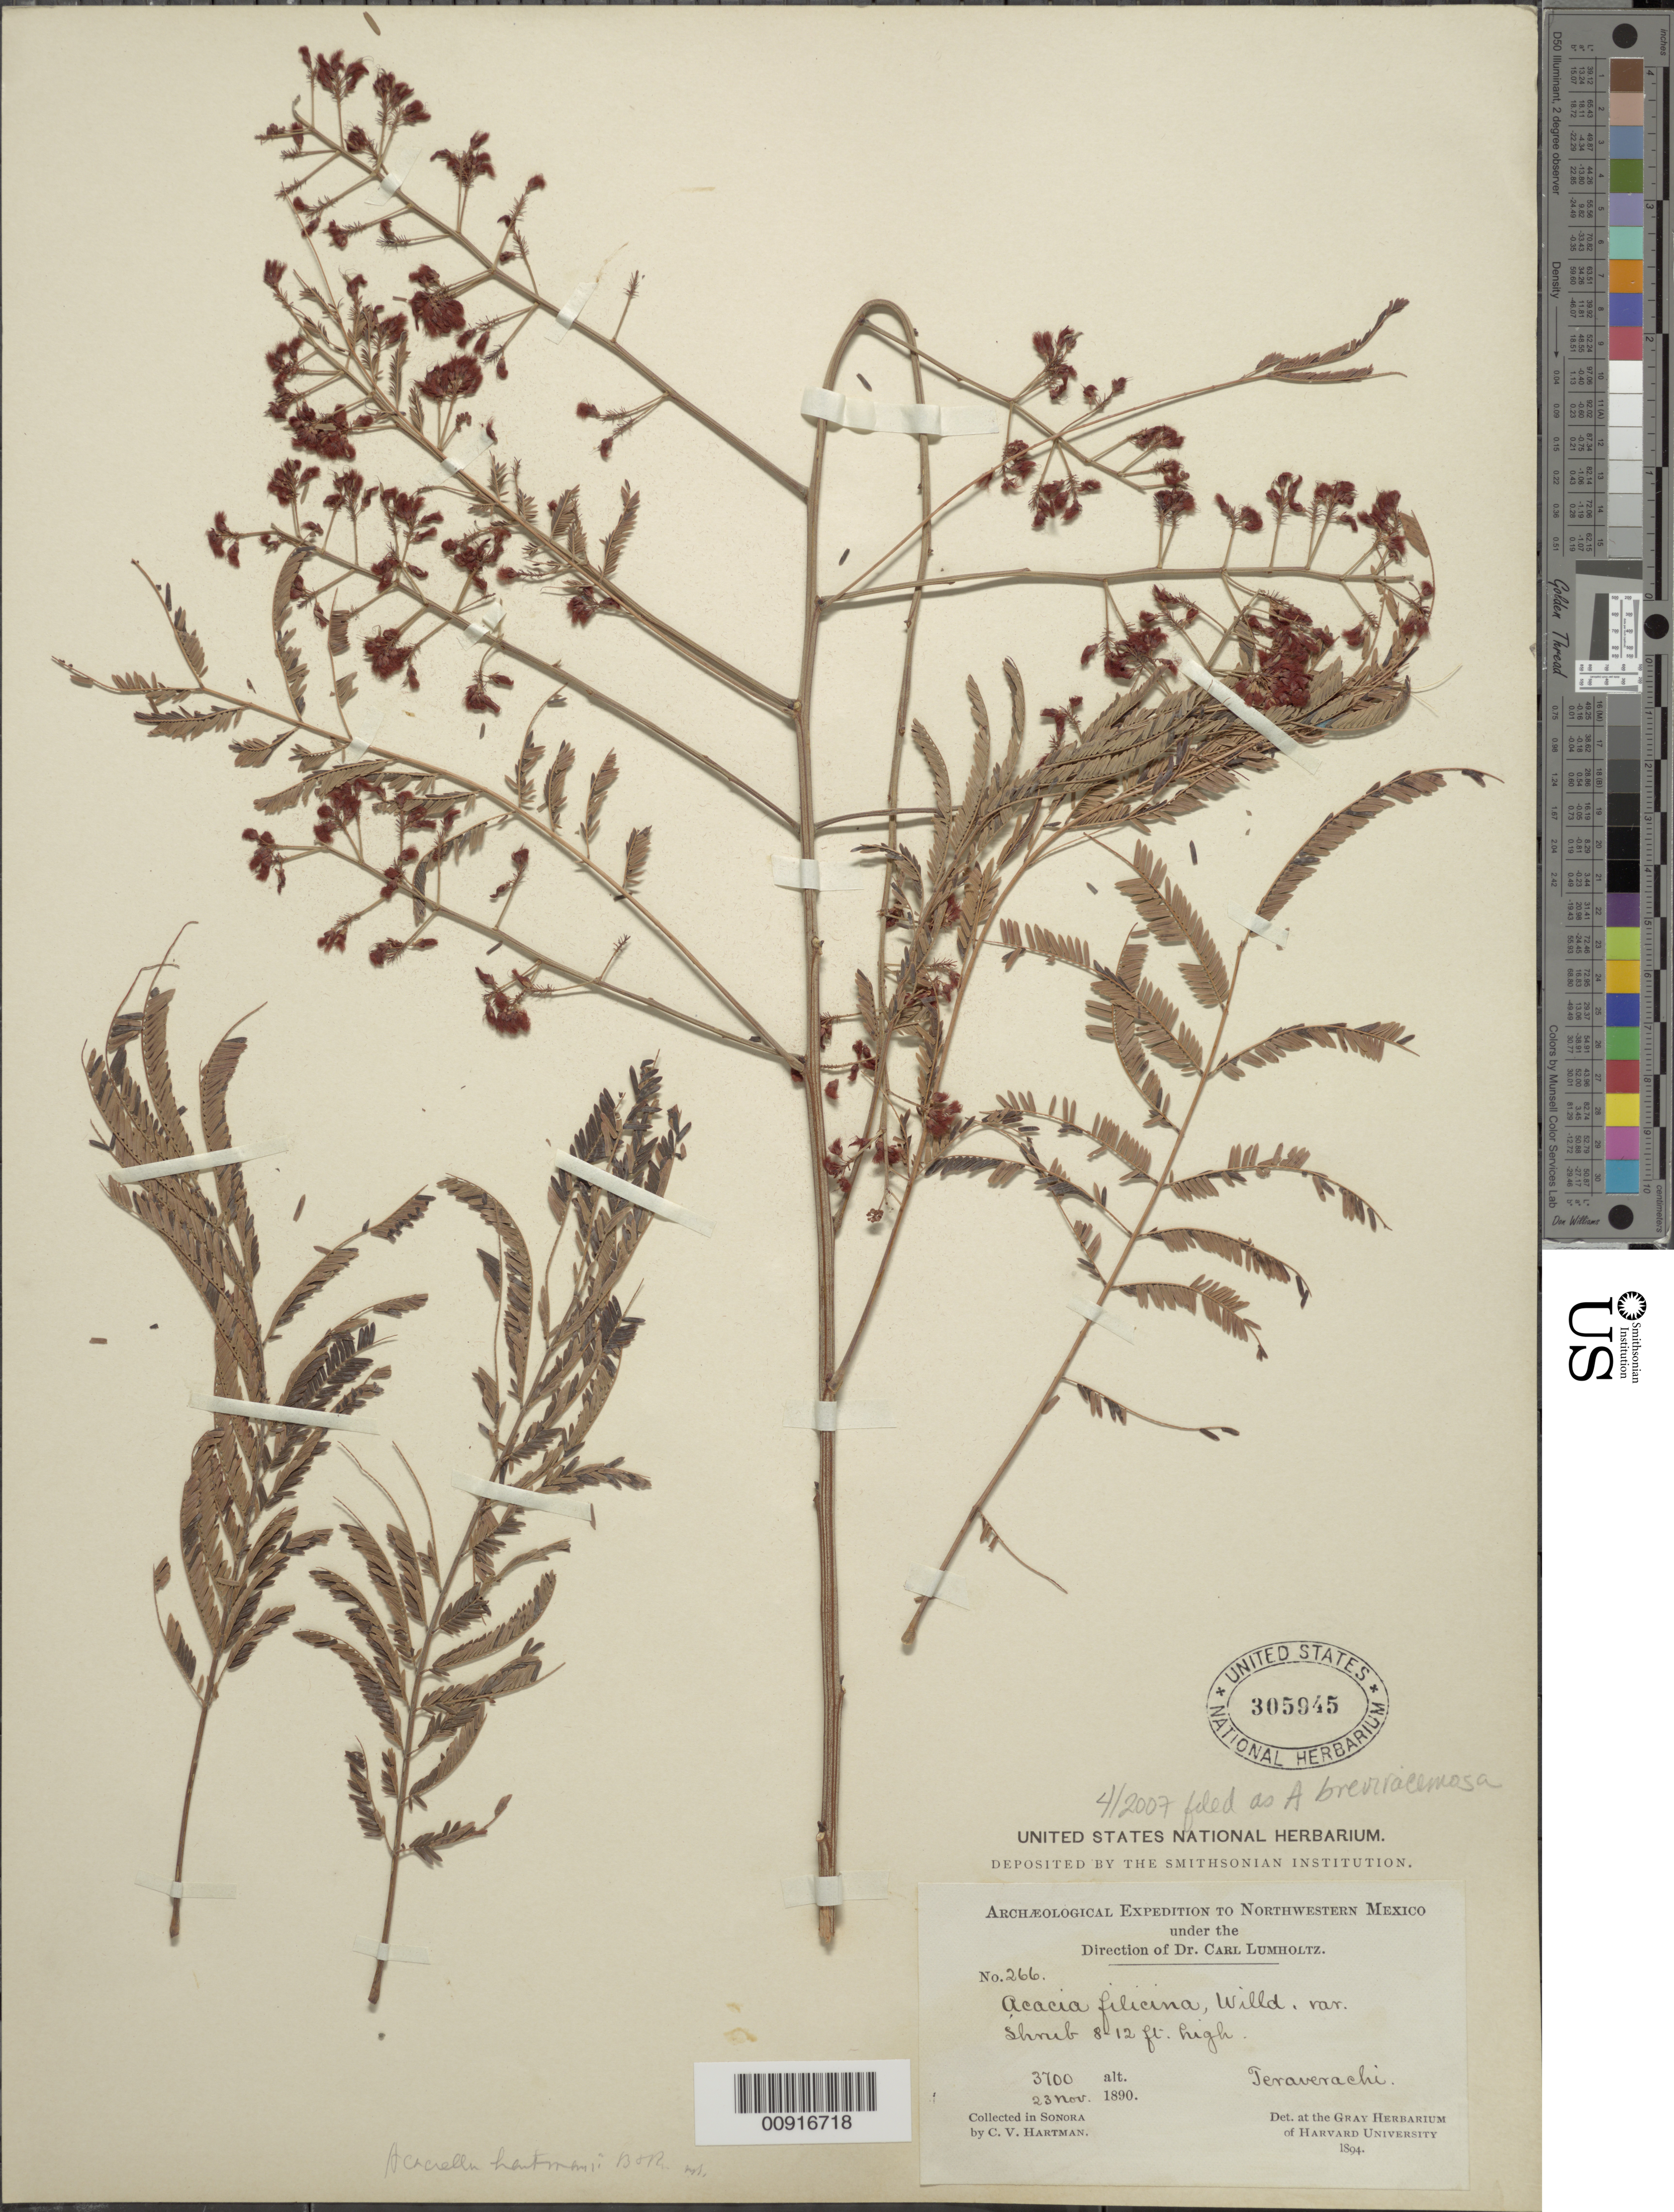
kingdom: Plantae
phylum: Tracheophyta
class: Magnoliopsida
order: Fabales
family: Fabaceae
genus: Acaciella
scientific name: Acaciella angustissima var. angustissima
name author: (Mill.) Britton & Rose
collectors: C. V. Hartman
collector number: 266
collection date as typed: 23 Nov 1890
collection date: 1890-11-23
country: Mexico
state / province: Sonora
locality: Teraverachi, Sonora.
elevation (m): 1128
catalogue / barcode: US 305945